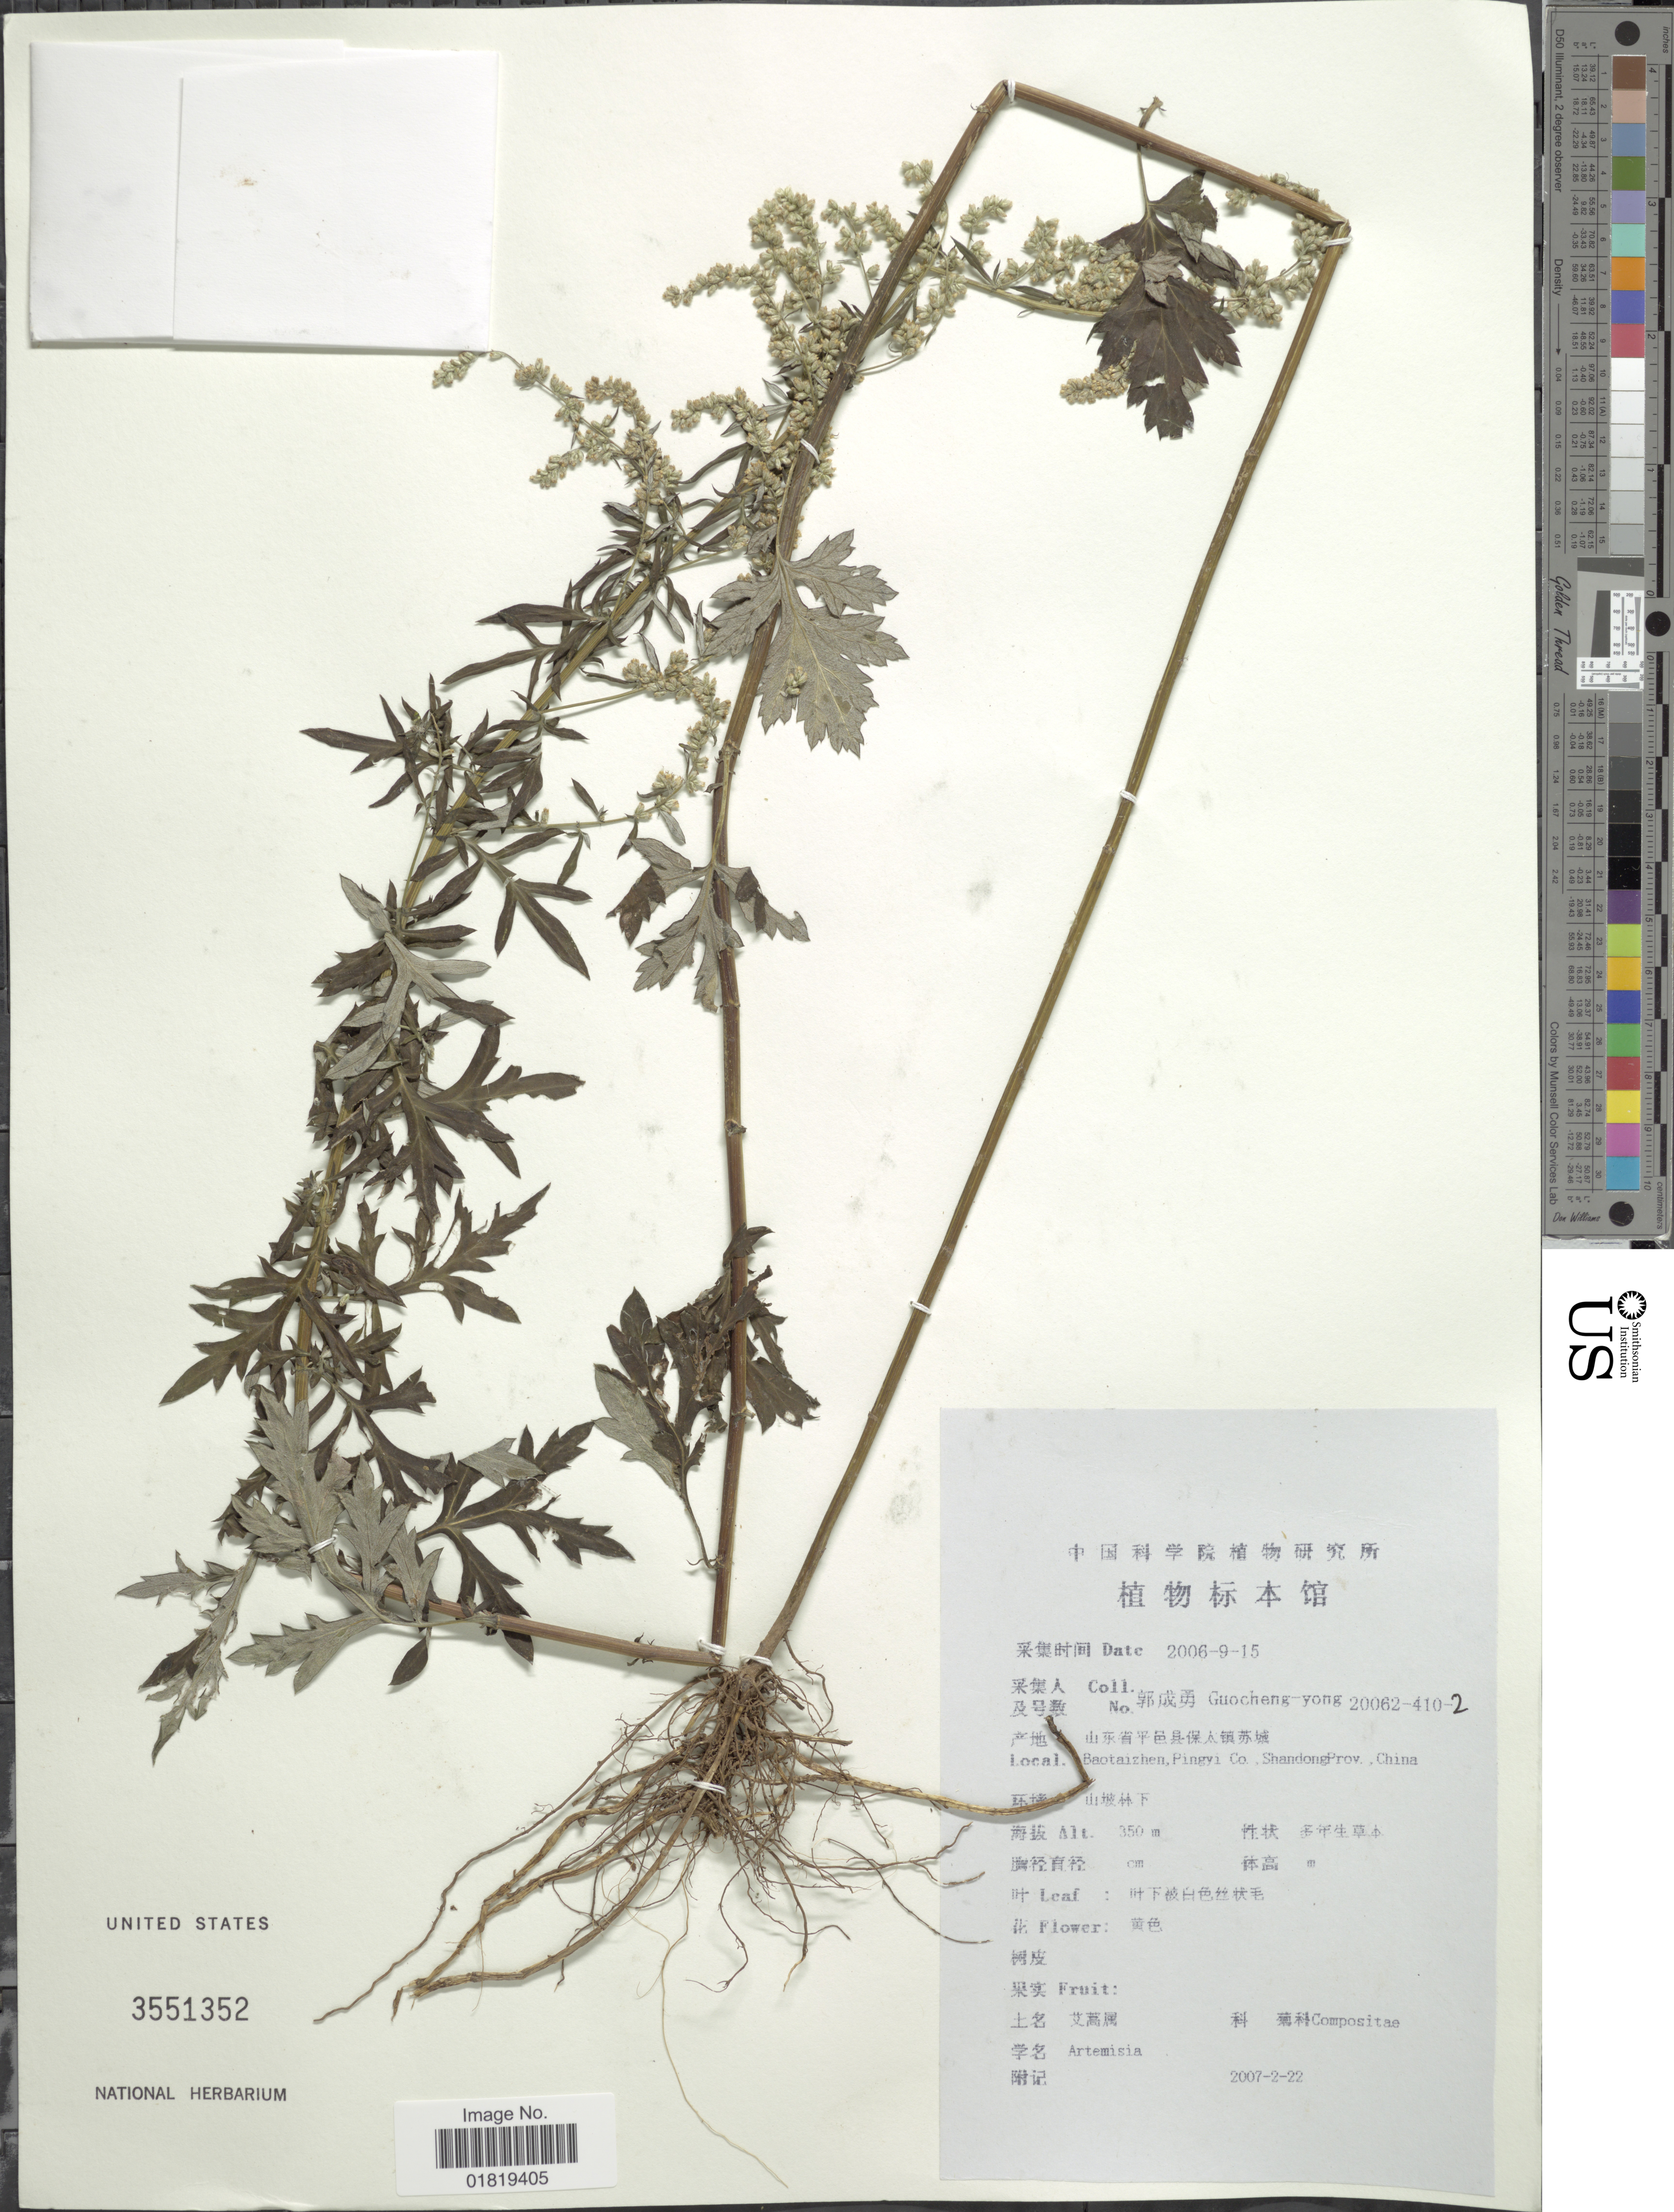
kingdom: Plantae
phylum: Tracheophyta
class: Magnoliopsida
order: Asterales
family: Asteraceae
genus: Artemisia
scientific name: Artemisia sp.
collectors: Guo cheng-yong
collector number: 20062-410-2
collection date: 2006-09-15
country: China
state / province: Shandong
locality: Baotaizhen, Pingyi Co.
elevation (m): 350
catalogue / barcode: US 3551352